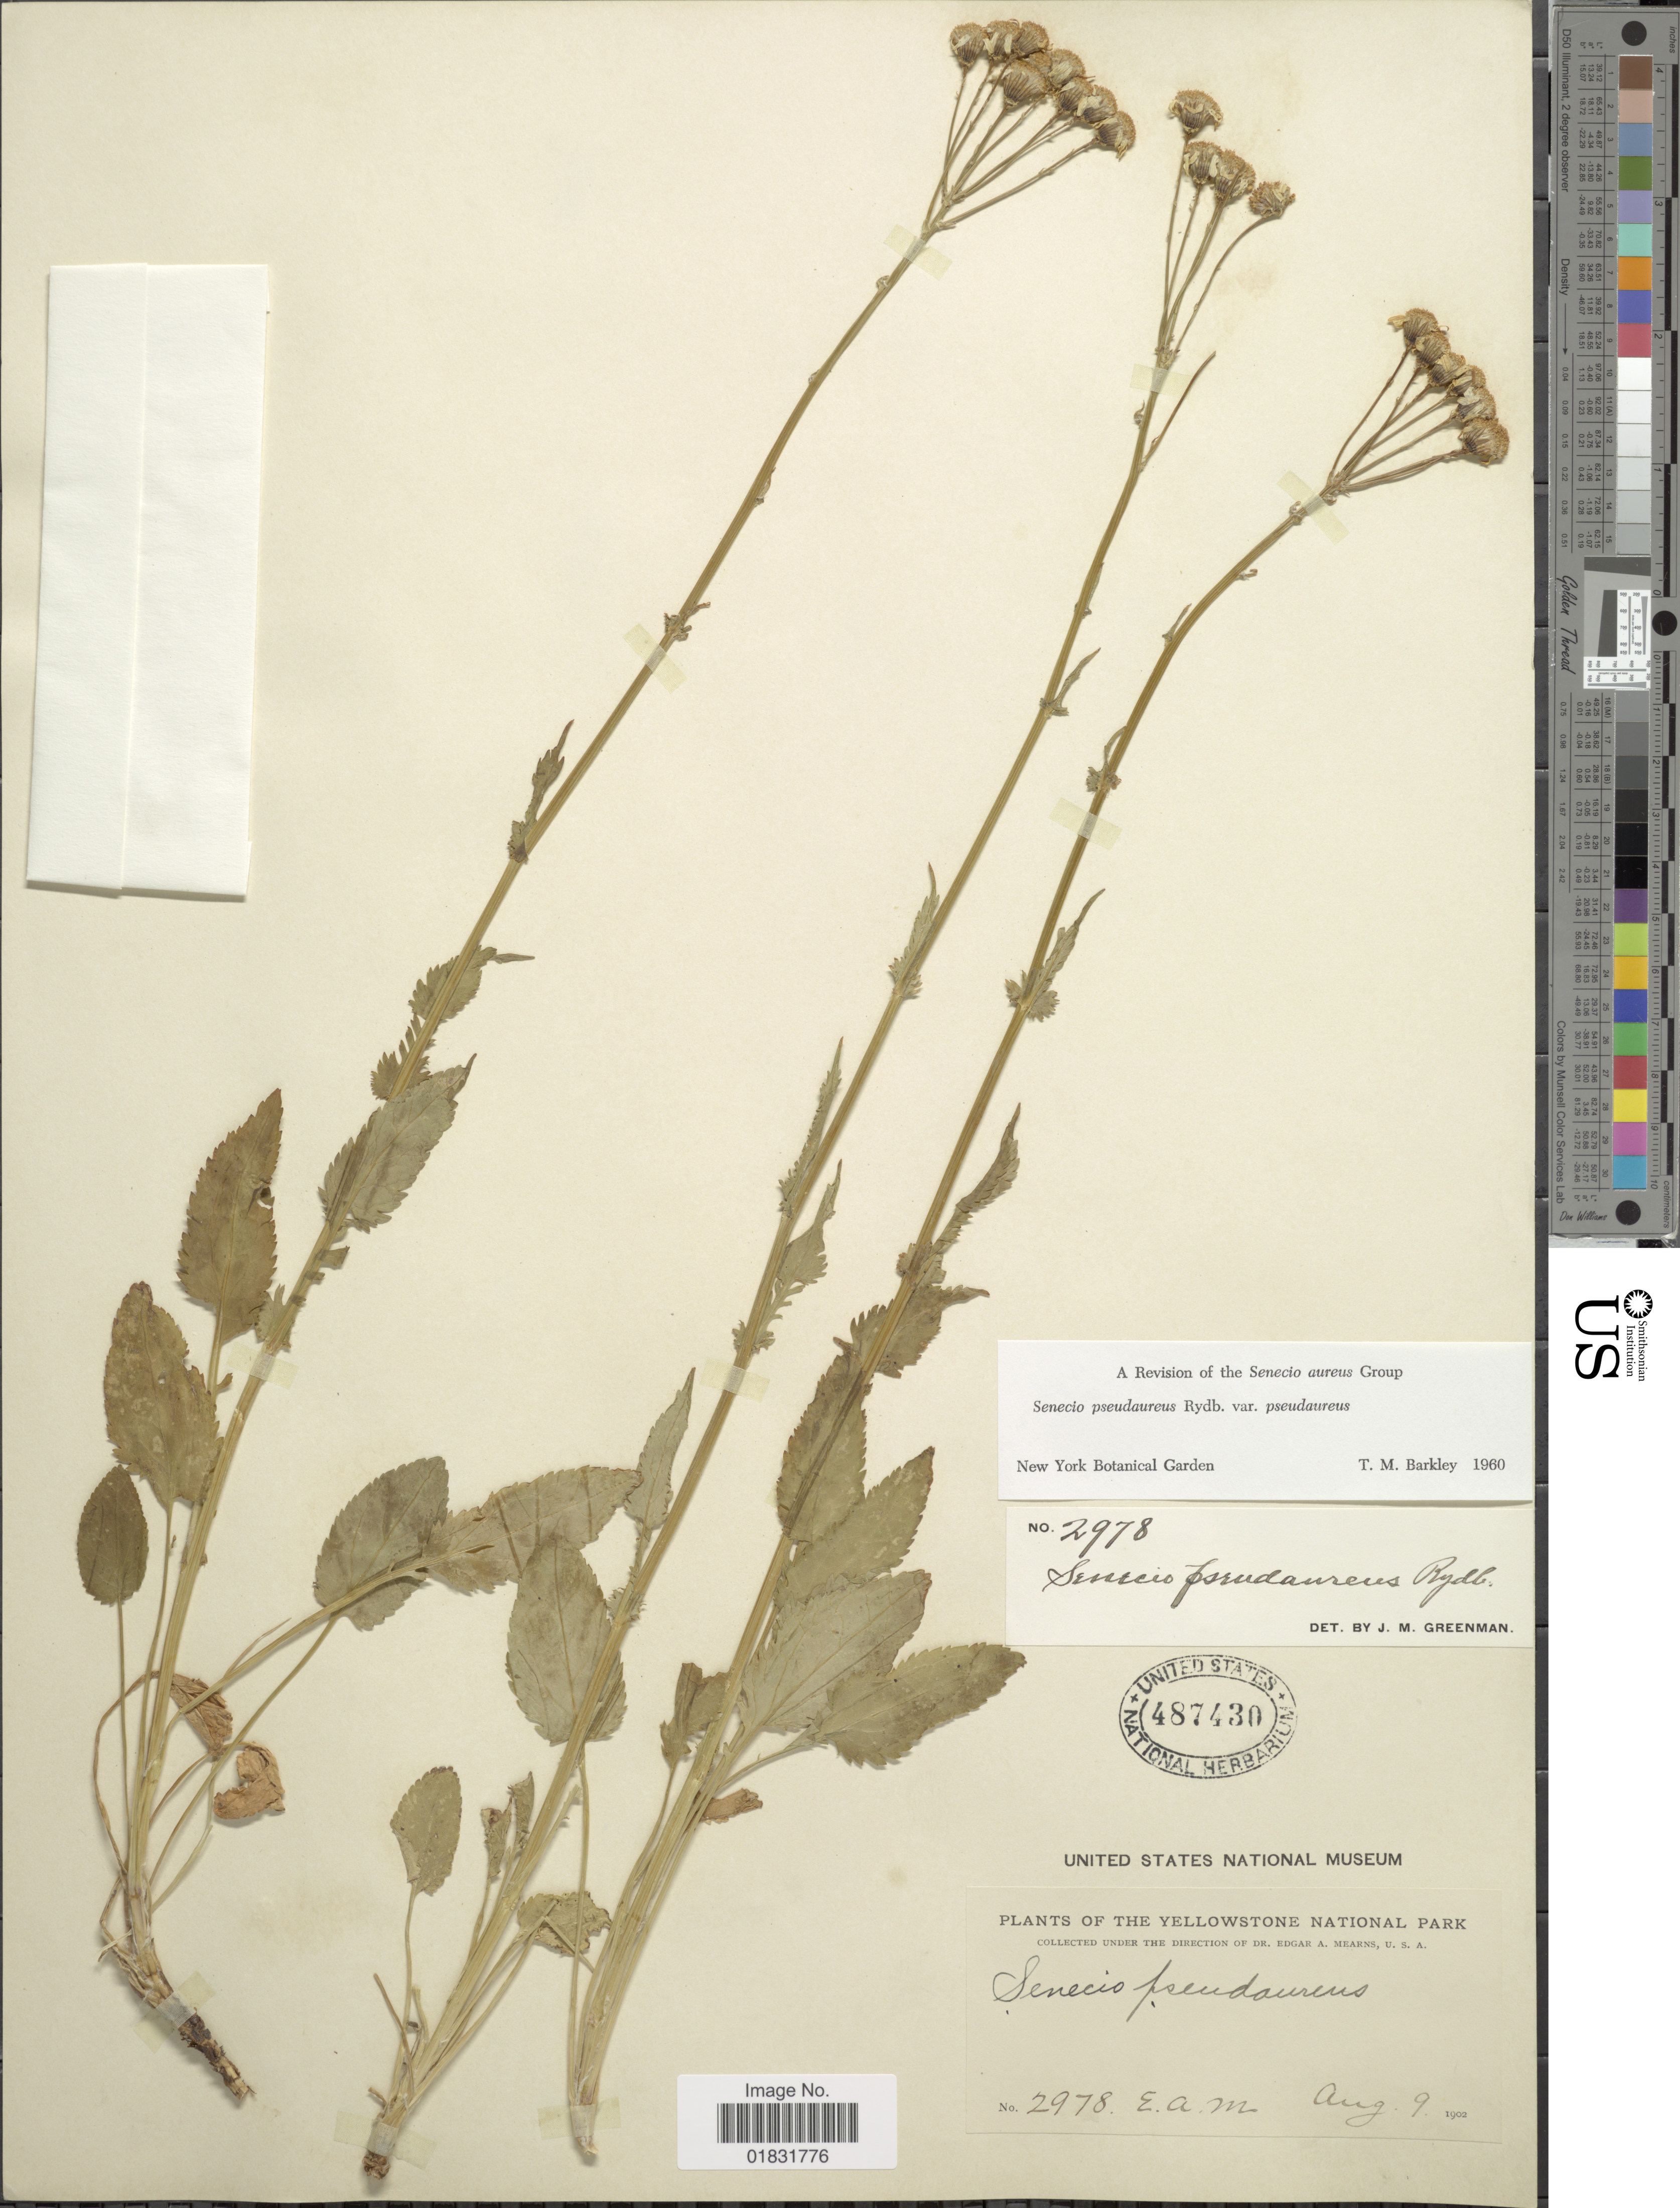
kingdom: Plantae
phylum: Tracheophyta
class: Magnoliopsida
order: Asterales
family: Asteraceae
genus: Packera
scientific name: Packera pseudaurea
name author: (Rydb.) W.A. Weber & Á. Löve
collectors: E. A. Mearns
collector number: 2978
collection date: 1902-08-09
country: United States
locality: The Yellowstone National Park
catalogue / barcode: US 487430